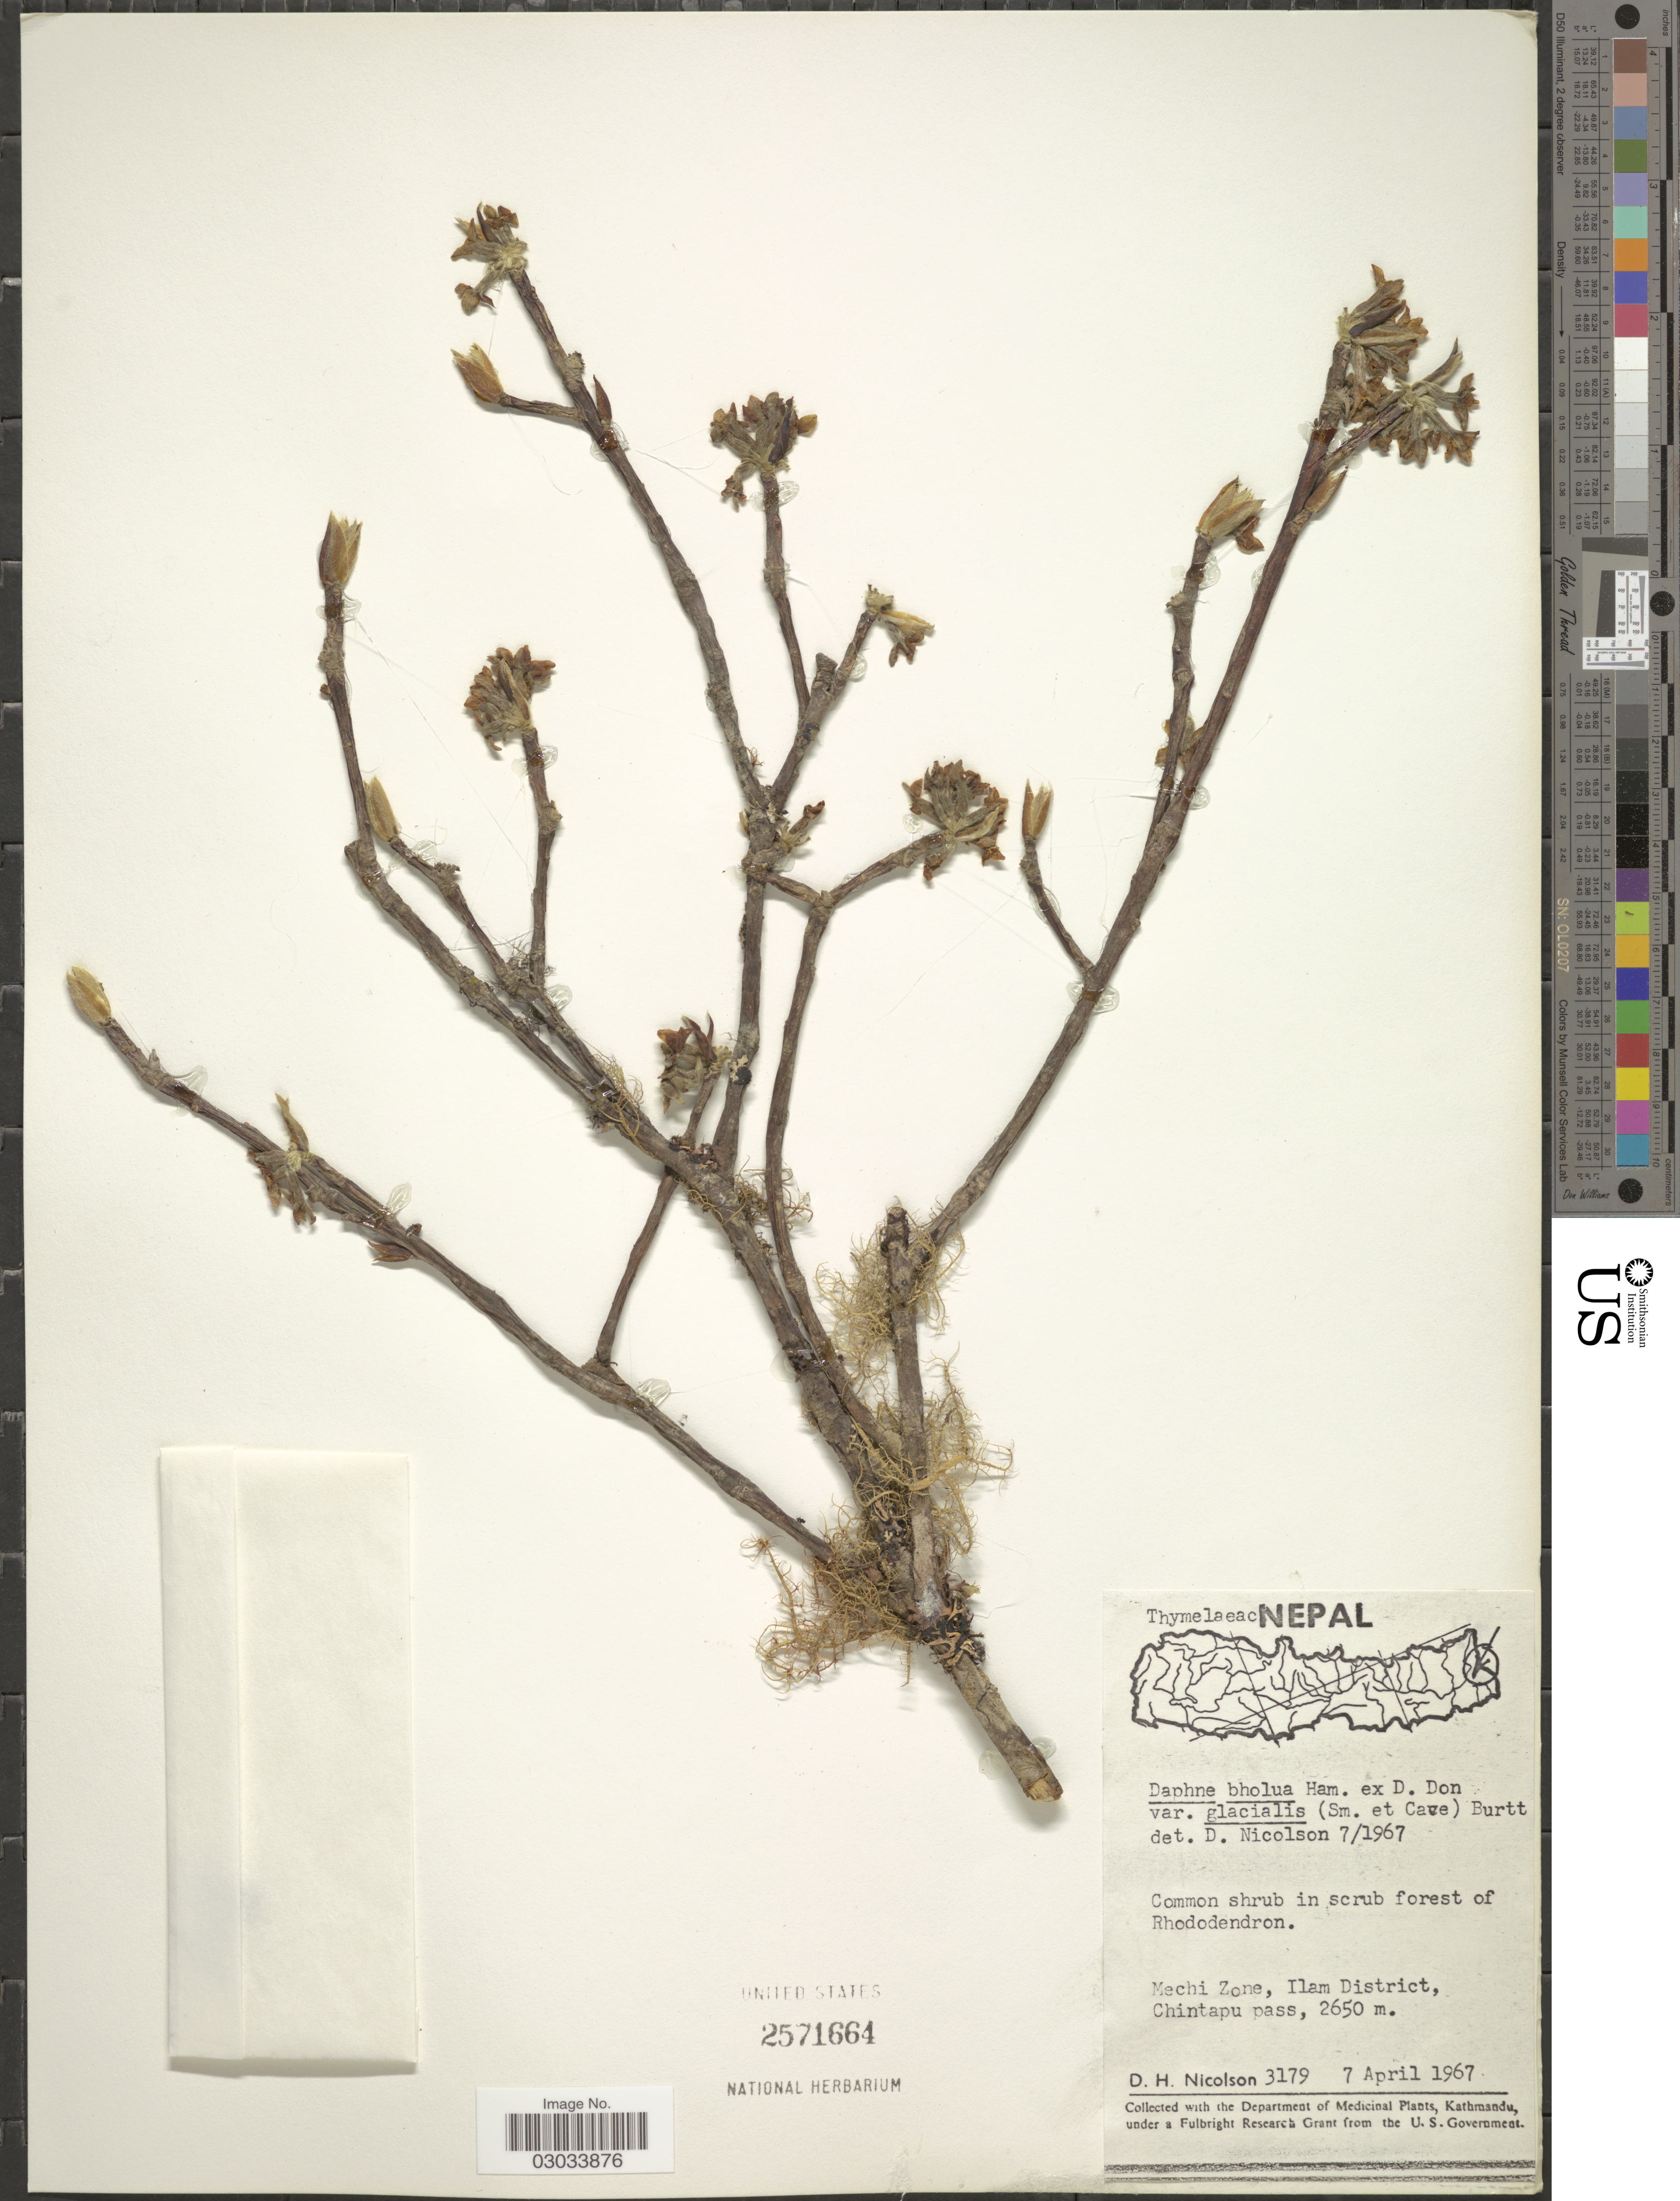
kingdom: Plantae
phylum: Tracheophyta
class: Magnoliopsida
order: Malvales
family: Thymelaeaceae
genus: Daphne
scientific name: Daphne bholua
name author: Buch.-Ham. ex D. Don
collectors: D. H. Nicolson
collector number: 3179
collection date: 1967-04-07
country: Nepal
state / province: Mechi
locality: Mechi Zone, Ilam District, Chintapu pass.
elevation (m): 2650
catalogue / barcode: US 2571664